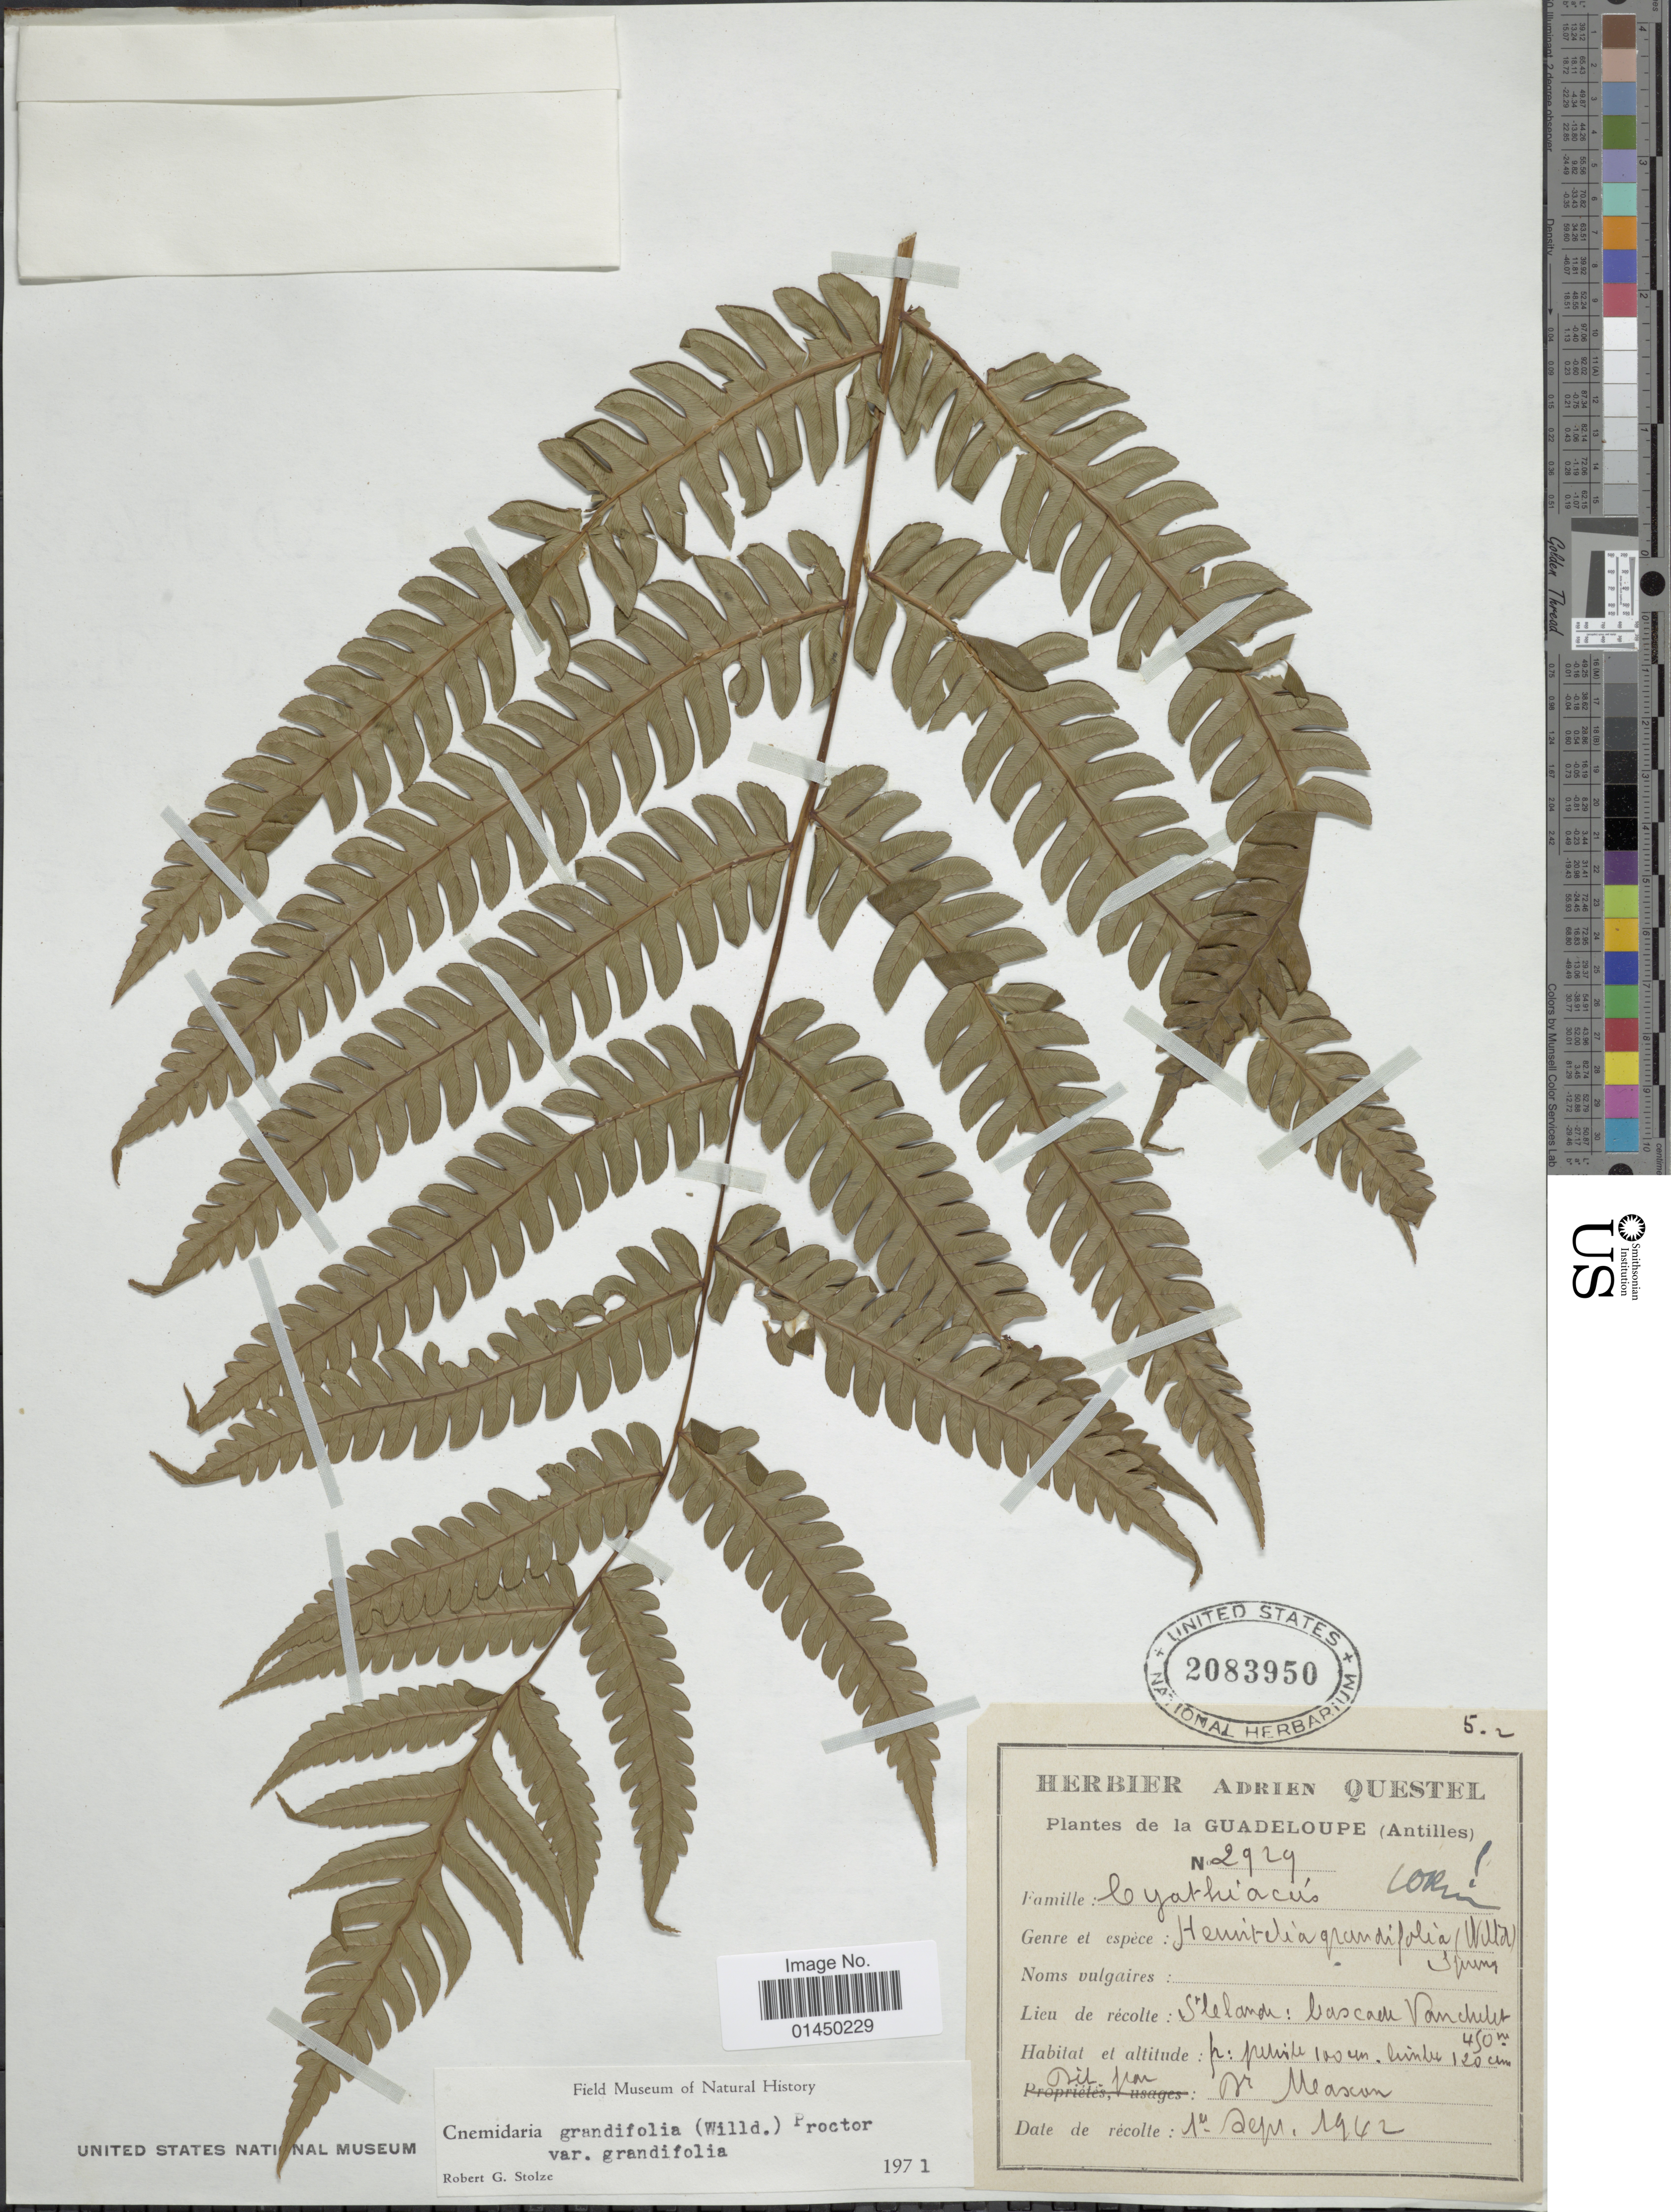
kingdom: Plantae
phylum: Tracheophyta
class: Polypodiopsida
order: Cyatheales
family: Cyatheaceae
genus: Cyathea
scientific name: Cyathea grandifolia var. grandifolia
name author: Willd.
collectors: ex herb. A. Questal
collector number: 2929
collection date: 1943-09-01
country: Guadeloupe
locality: St, Claude: Cascade Vauchelet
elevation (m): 450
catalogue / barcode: US 2083950